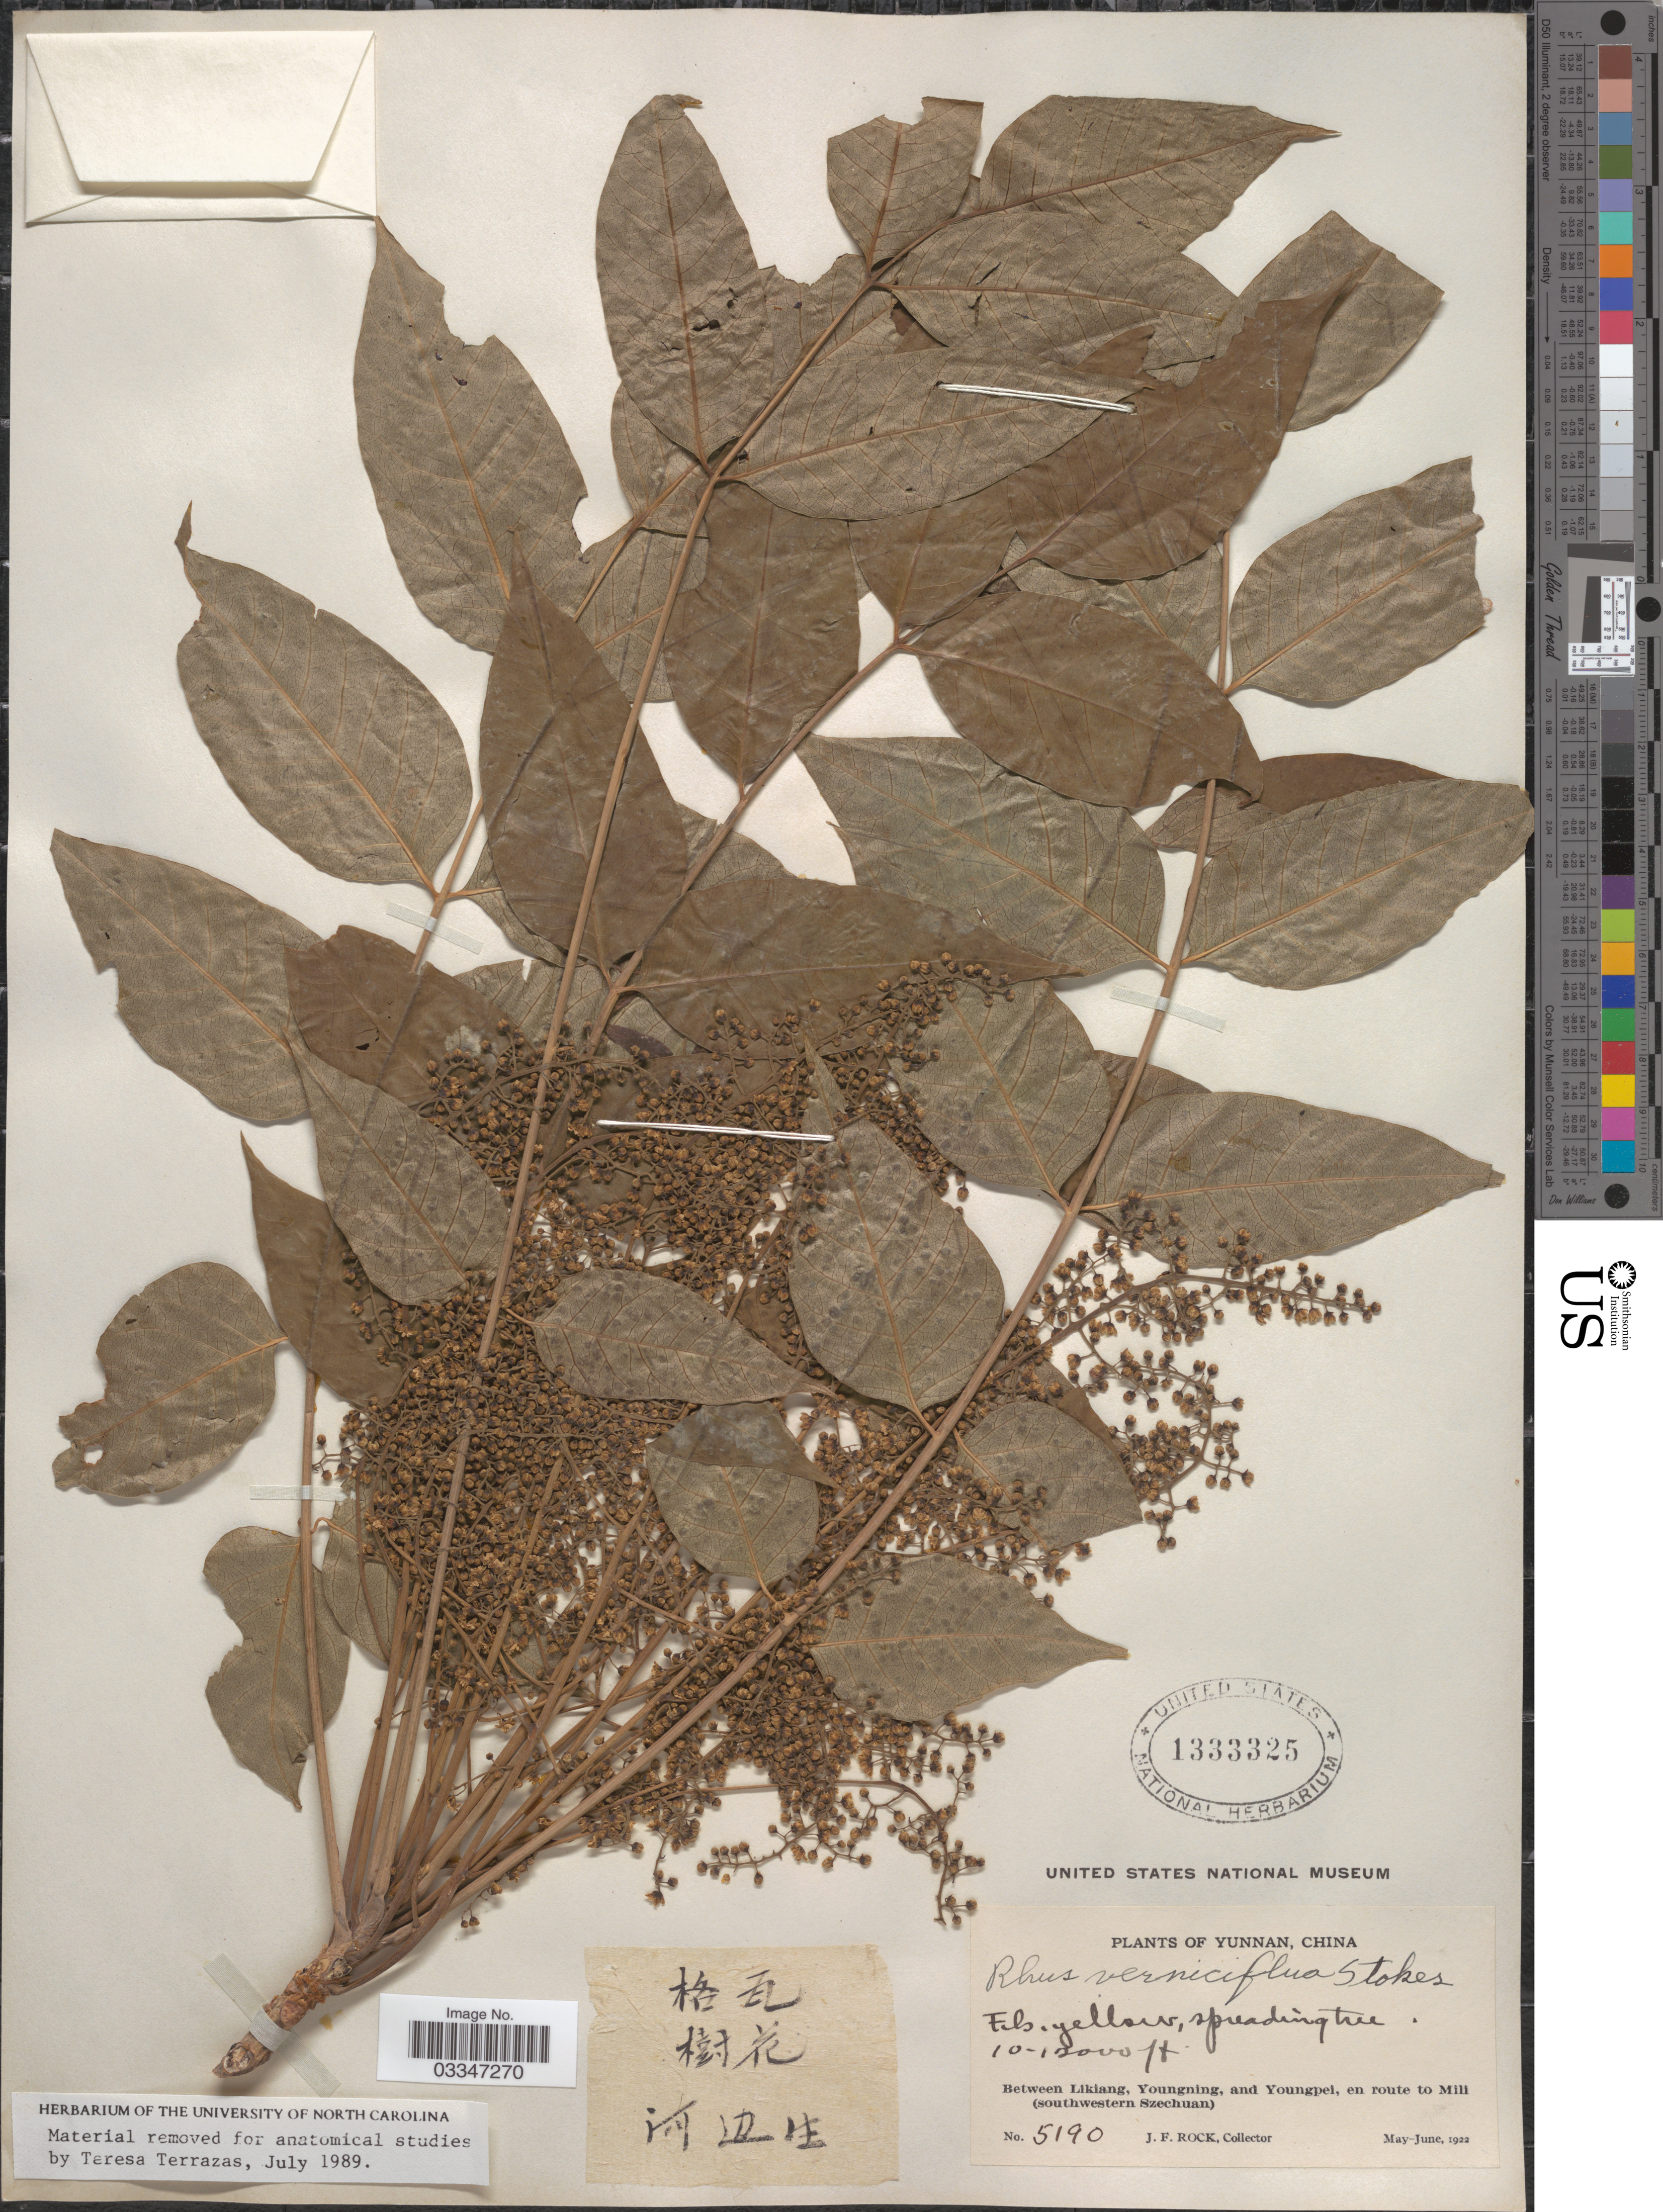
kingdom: Plantae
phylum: Tracheophyta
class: Magnoliopsida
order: Sapindales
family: Anacardiaceae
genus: Rhus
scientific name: Rhus verniciflua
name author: Stokes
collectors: J. Rock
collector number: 5190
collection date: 1922-05/1922-06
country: China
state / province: Yunnan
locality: Between Likiang, Youngning, and Youngpei, en route to Mili (southwestern Szechuan).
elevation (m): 3048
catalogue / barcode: US 1333325